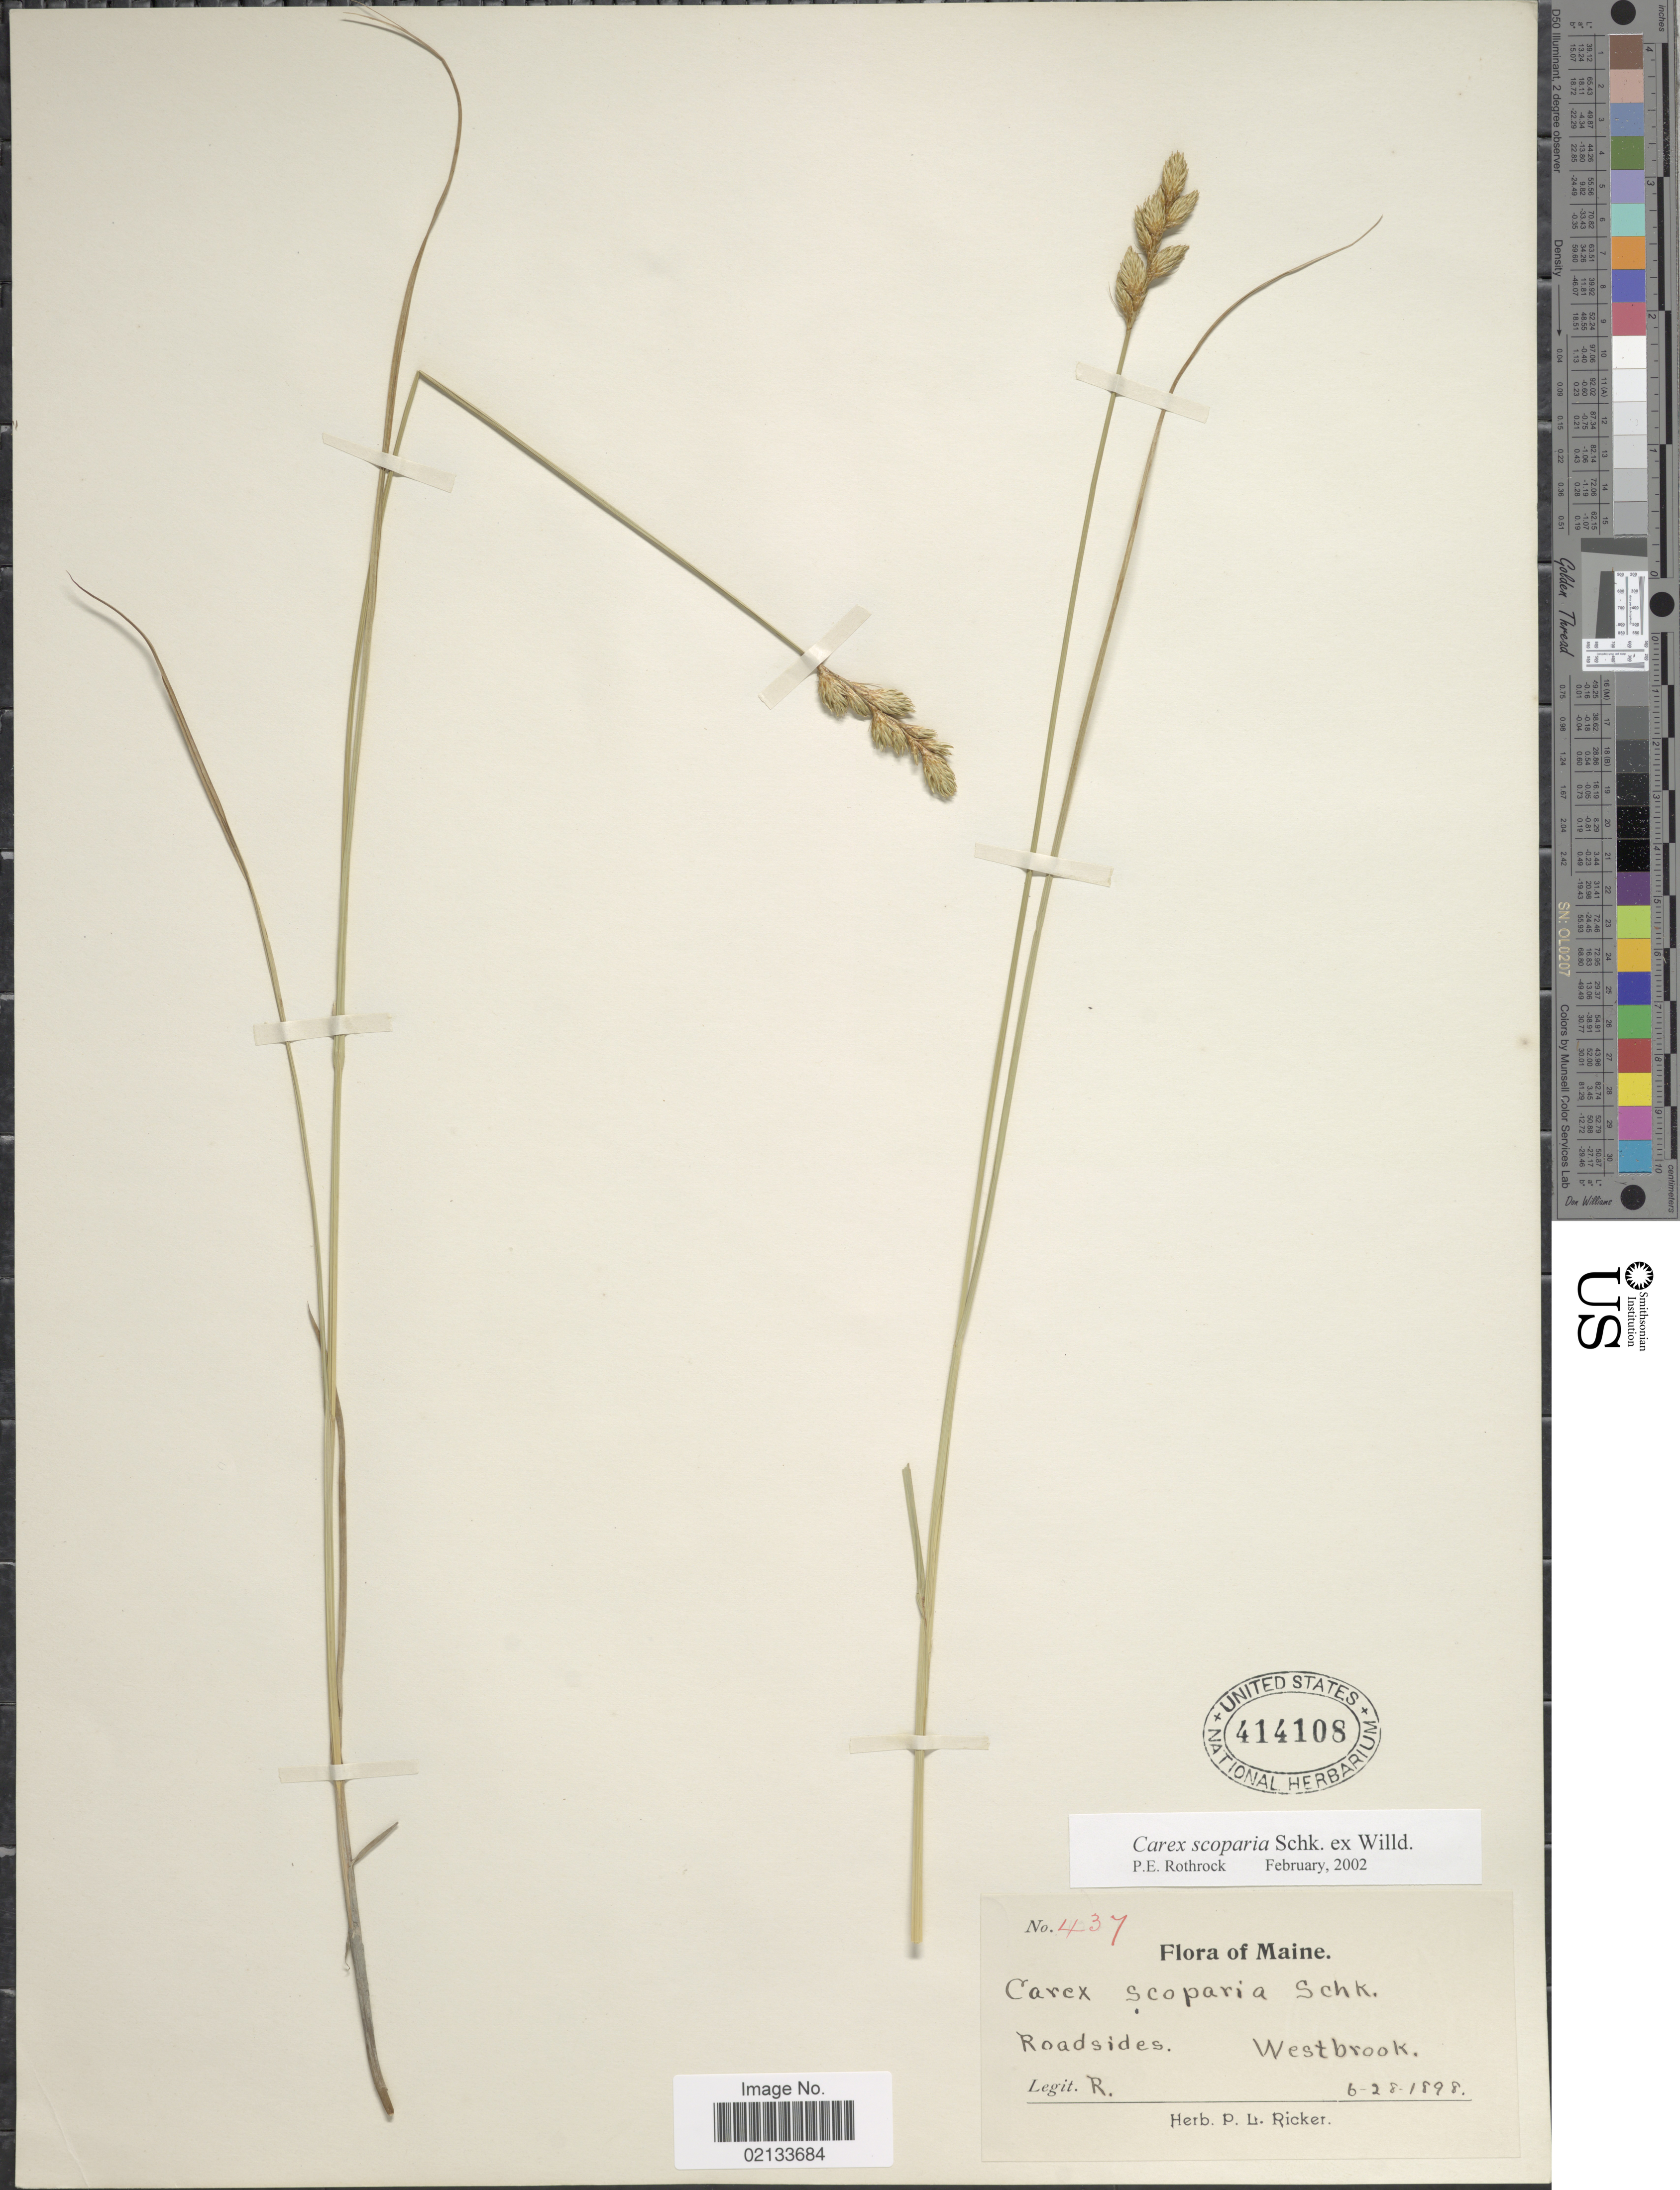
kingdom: Plantae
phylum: Tracheophyta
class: Liliopsida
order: Poales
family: Cyperaceae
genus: Carex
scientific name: Carex scoparia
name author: Schkuhr ex Willd.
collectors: P. Ricker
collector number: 437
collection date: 1898-06-28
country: United States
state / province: Maine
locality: Roadsides, Westbrook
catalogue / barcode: US 414108